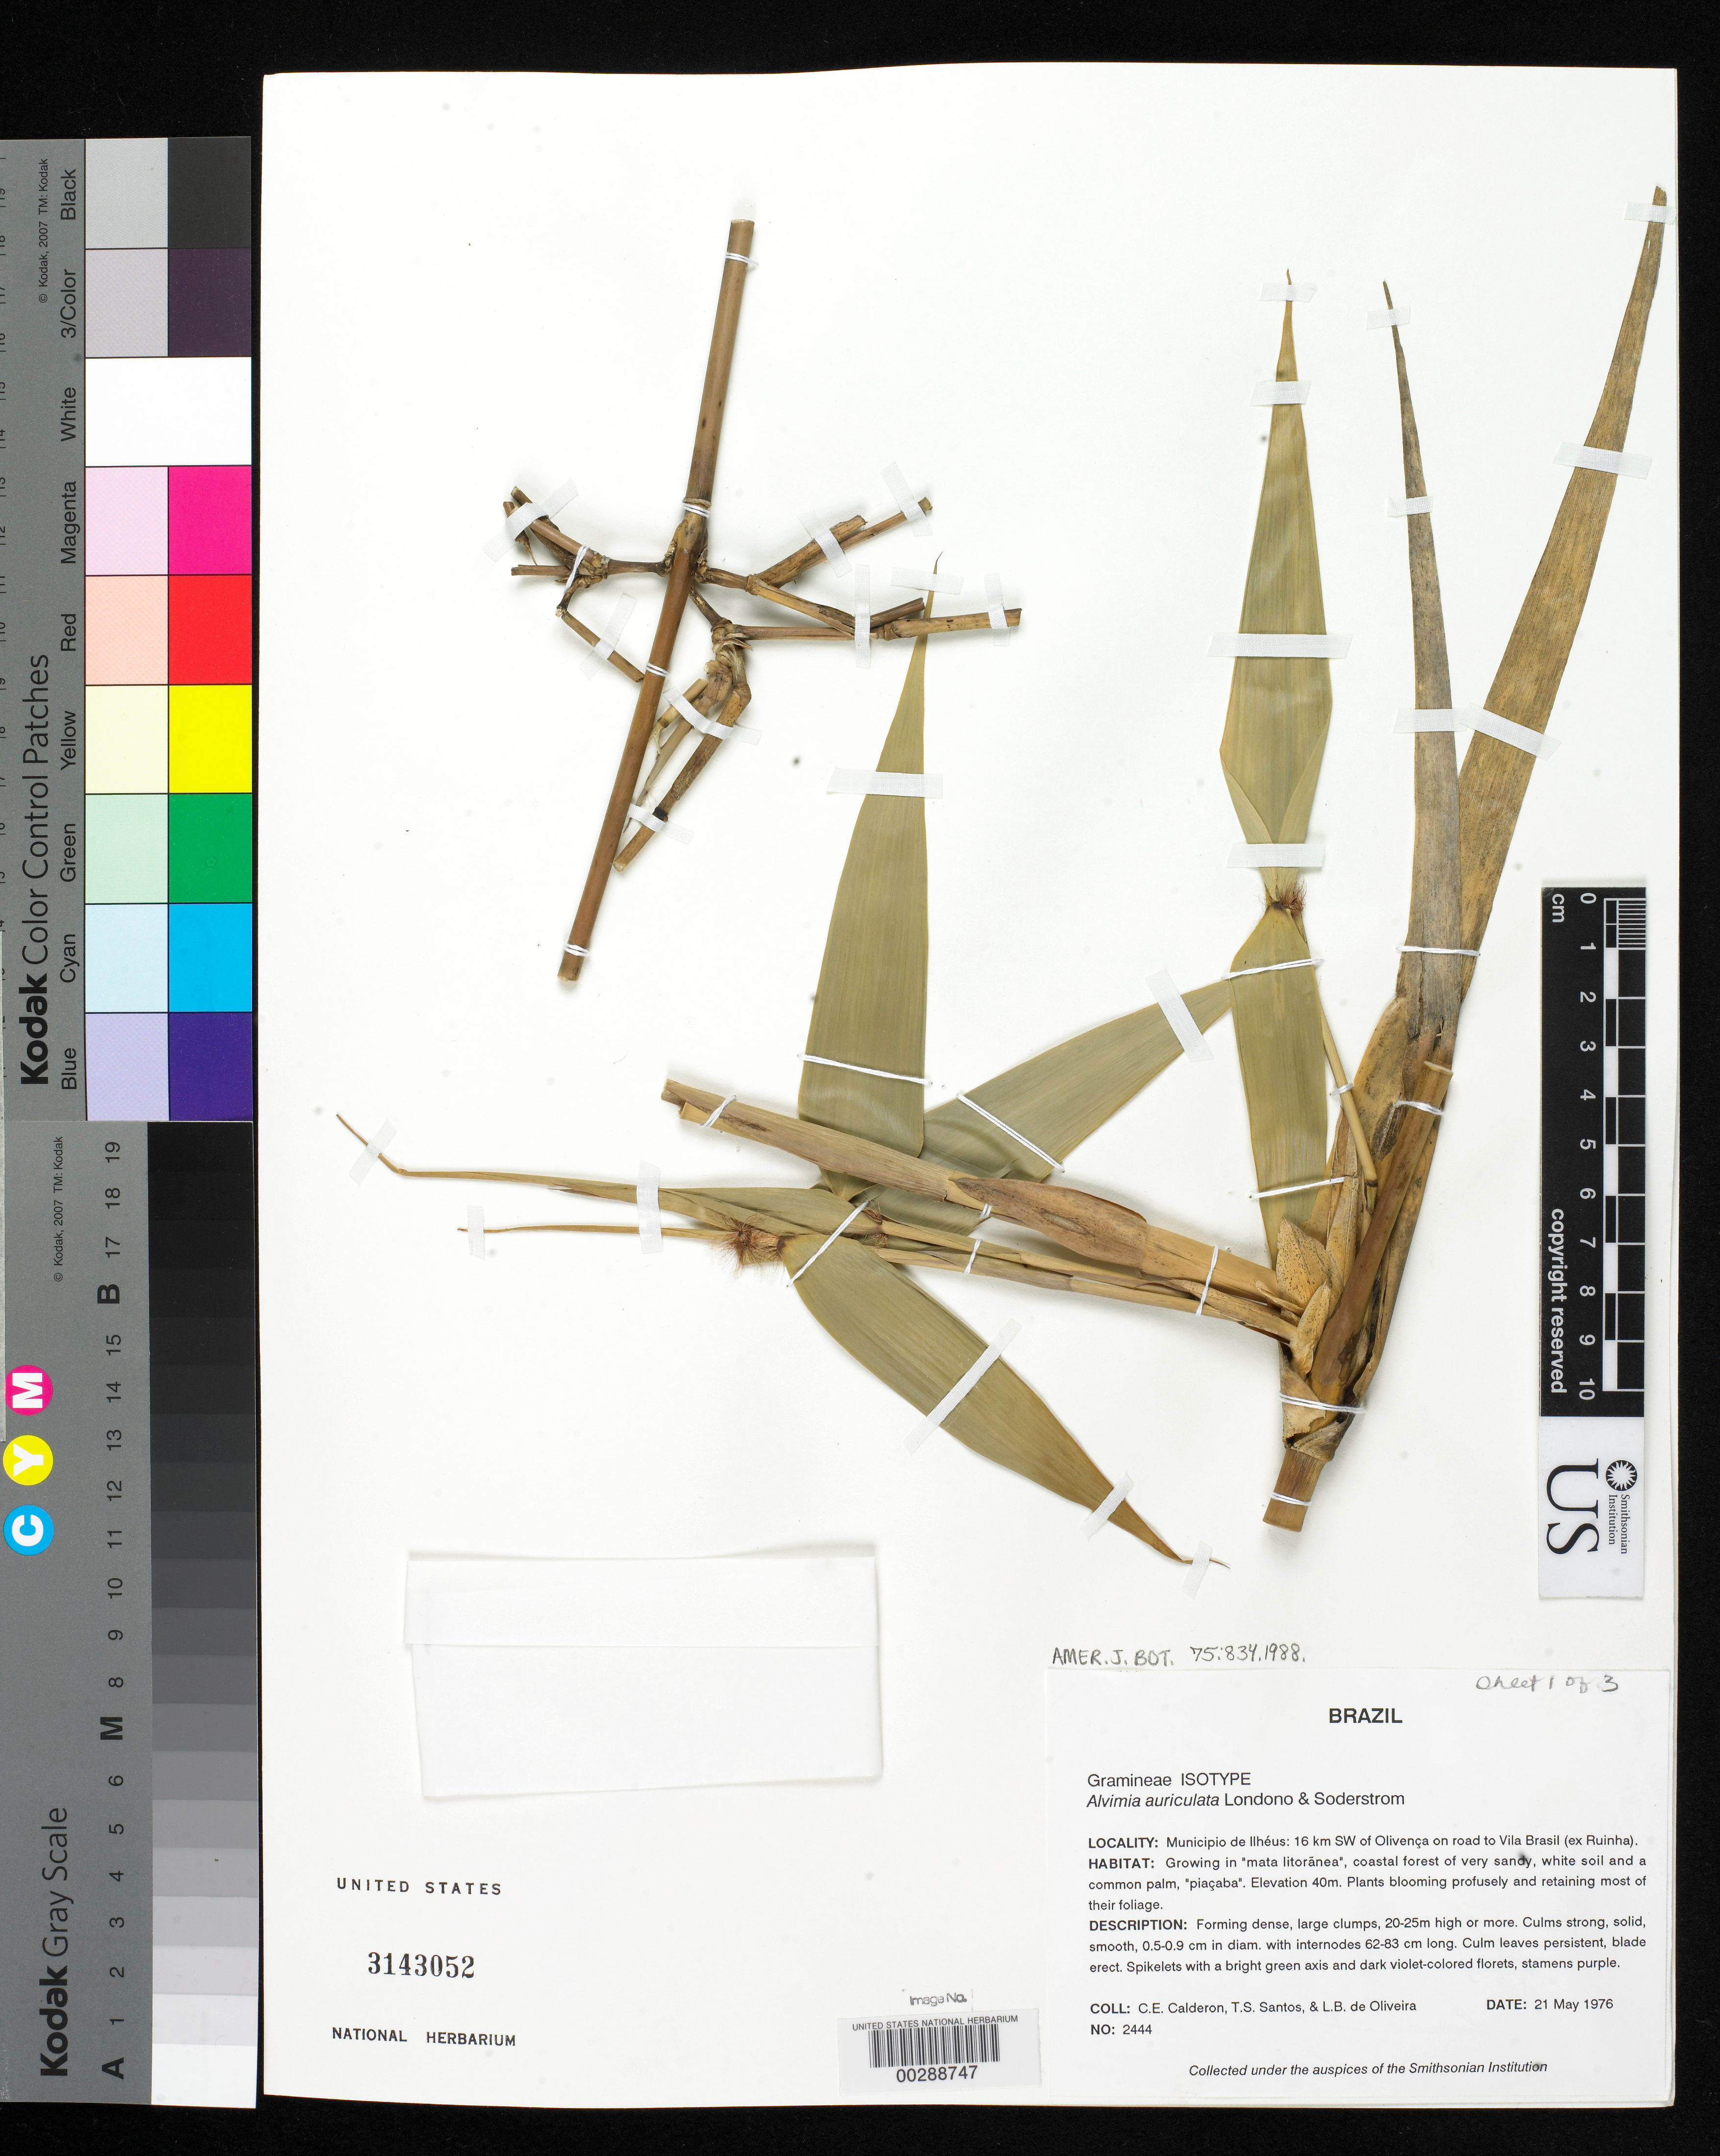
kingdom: Plantae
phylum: Tracheophyta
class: Liliopsida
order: Poales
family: Poaceae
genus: Alvimia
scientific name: Alvimia auriculata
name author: Soderstr. & Londoño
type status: Isotype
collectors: C. E. Calderón, T. S. Santos & L. Oliveira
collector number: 2444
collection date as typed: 21 May 1976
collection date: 1976-05-21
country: Brazil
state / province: Bahia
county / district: Ilhéus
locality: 16 km SW of Olivenca on road to Vila Brasil (ex Ruinha).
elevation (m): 100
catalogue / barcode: US 3143052